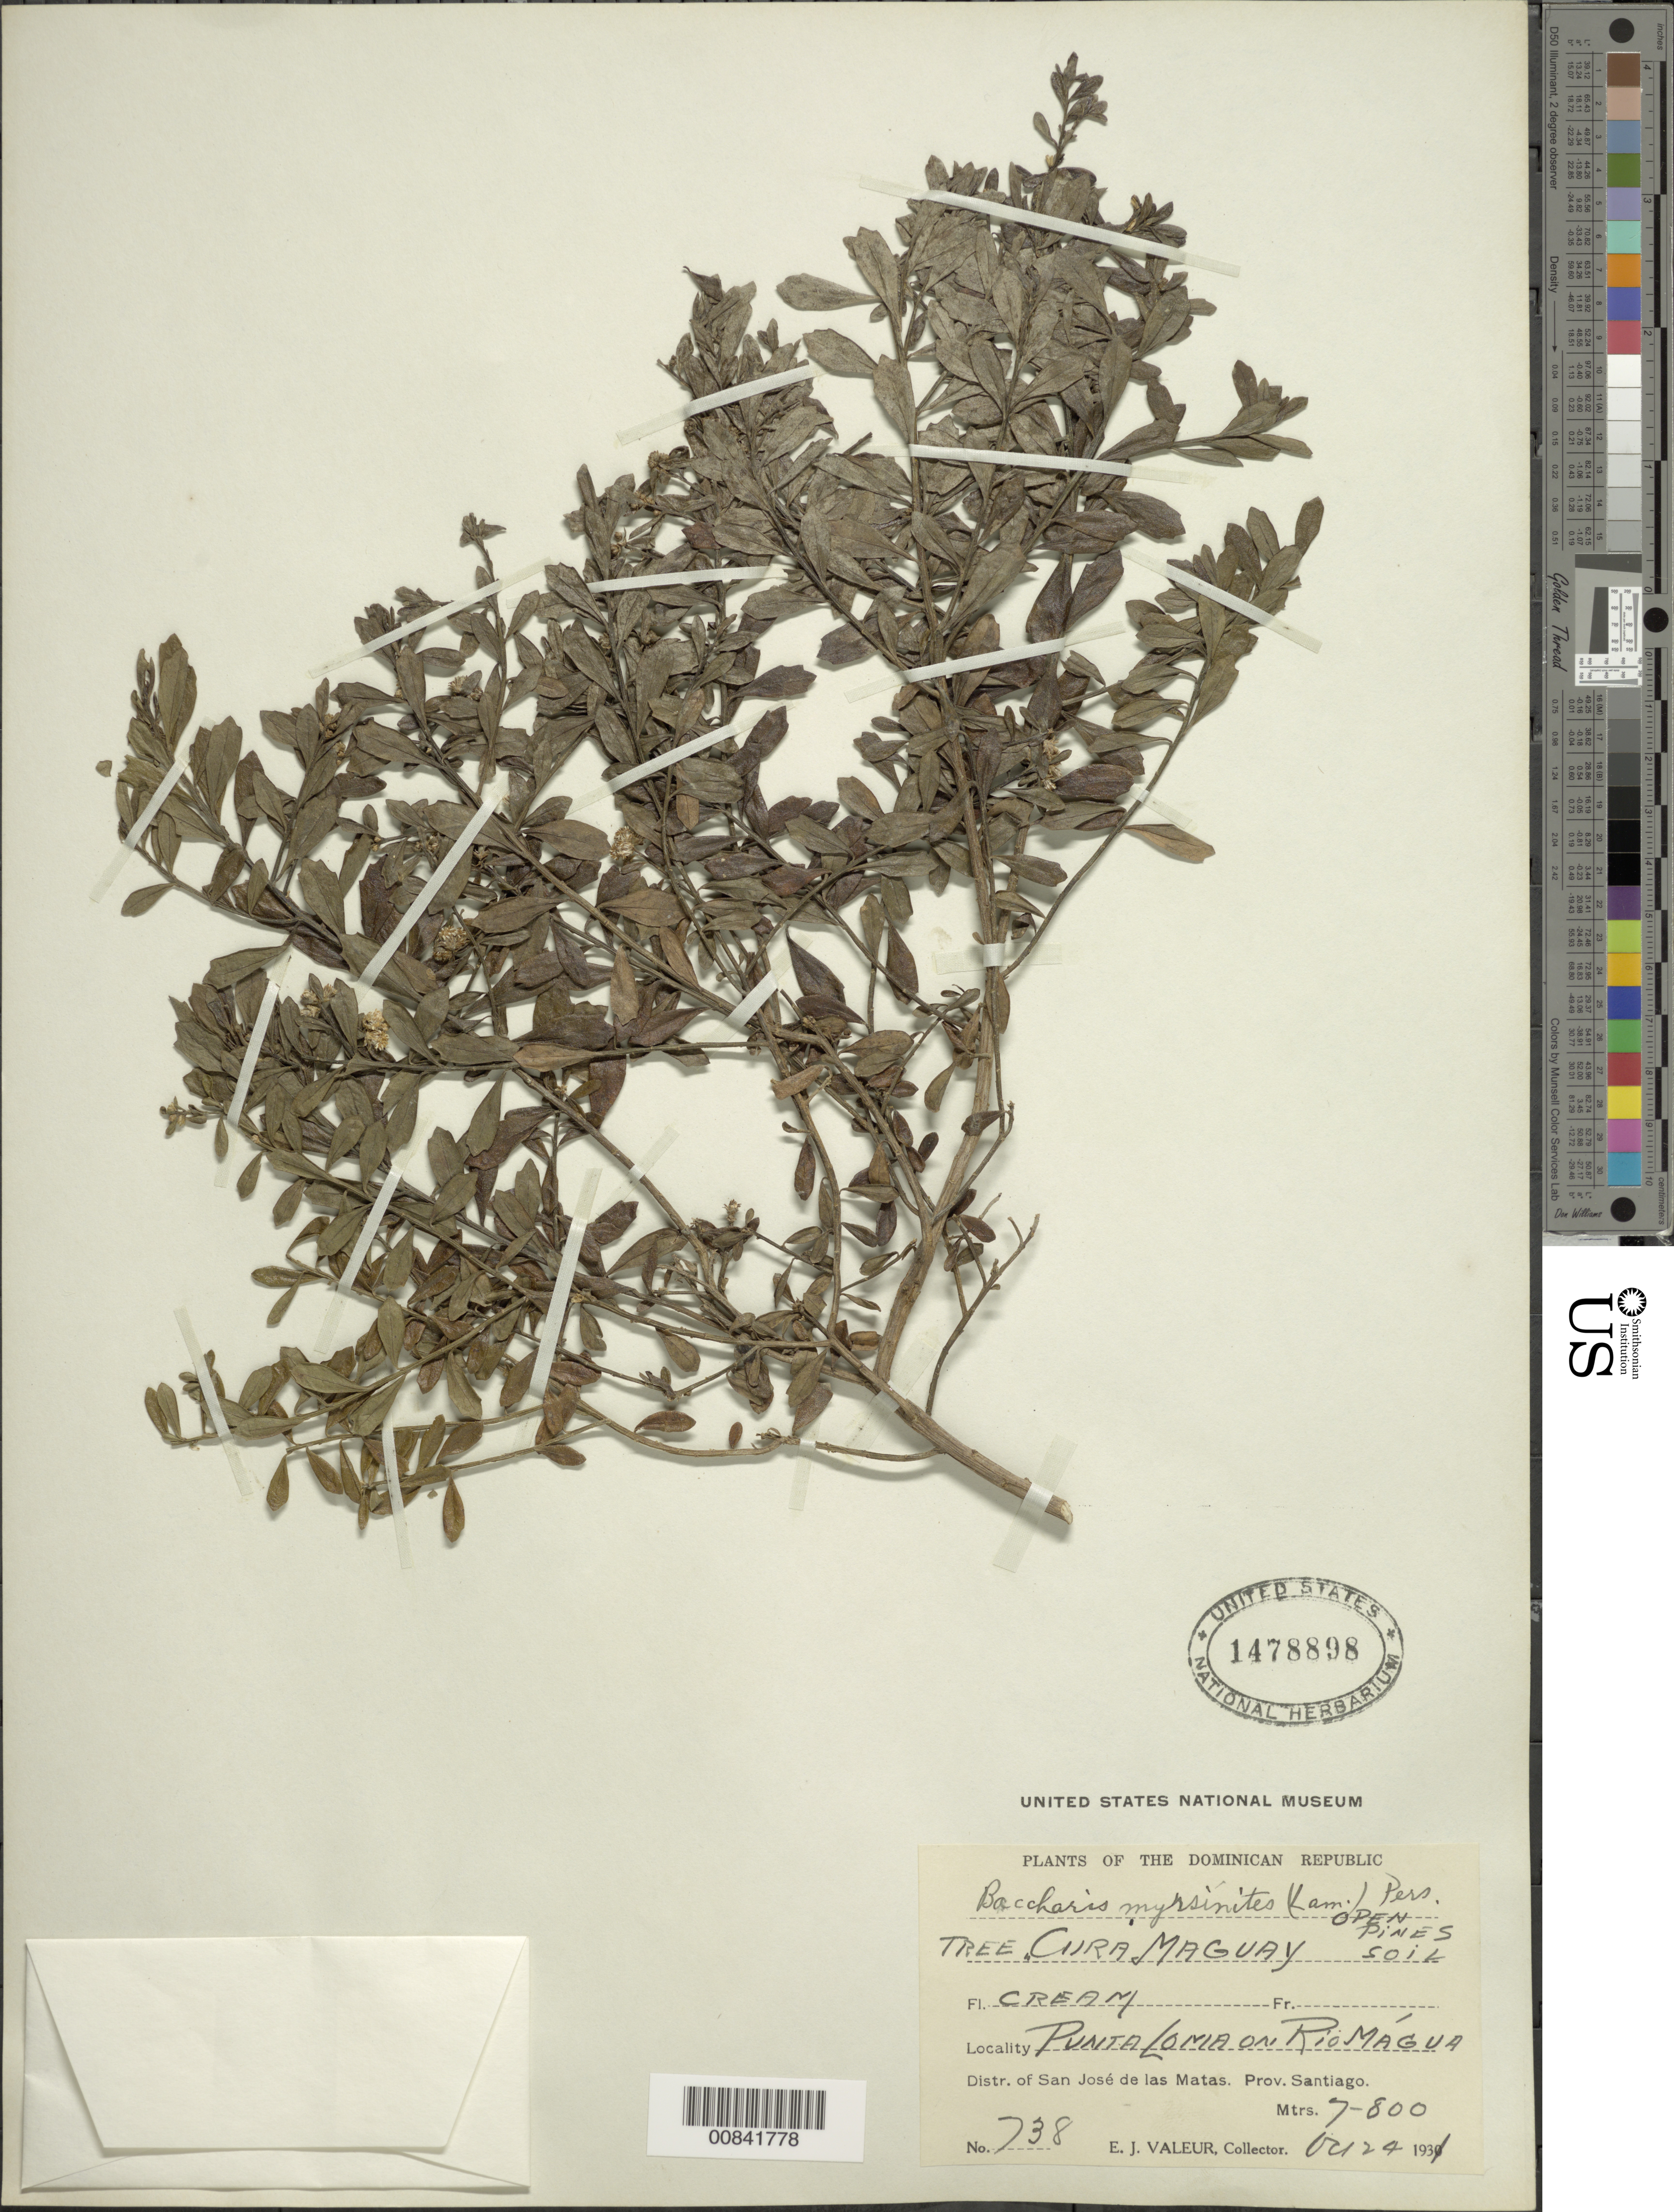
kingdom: Plantae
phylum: Tracheophyta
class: Magnoliopsida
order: Asterales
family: Asteraceae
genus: Baccharis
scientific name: Baccharis myrsinites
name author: Pers.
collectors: E. Valeur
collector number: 738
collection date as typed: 24 Oct 1931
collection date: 1931-10-24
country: Dominican Republic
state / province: Santiago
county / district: San José de las Matas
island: Hispaniola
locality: Punta Loma on Rio Mágua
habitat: Soil, open pines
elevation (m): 700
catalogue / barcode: US 1478898